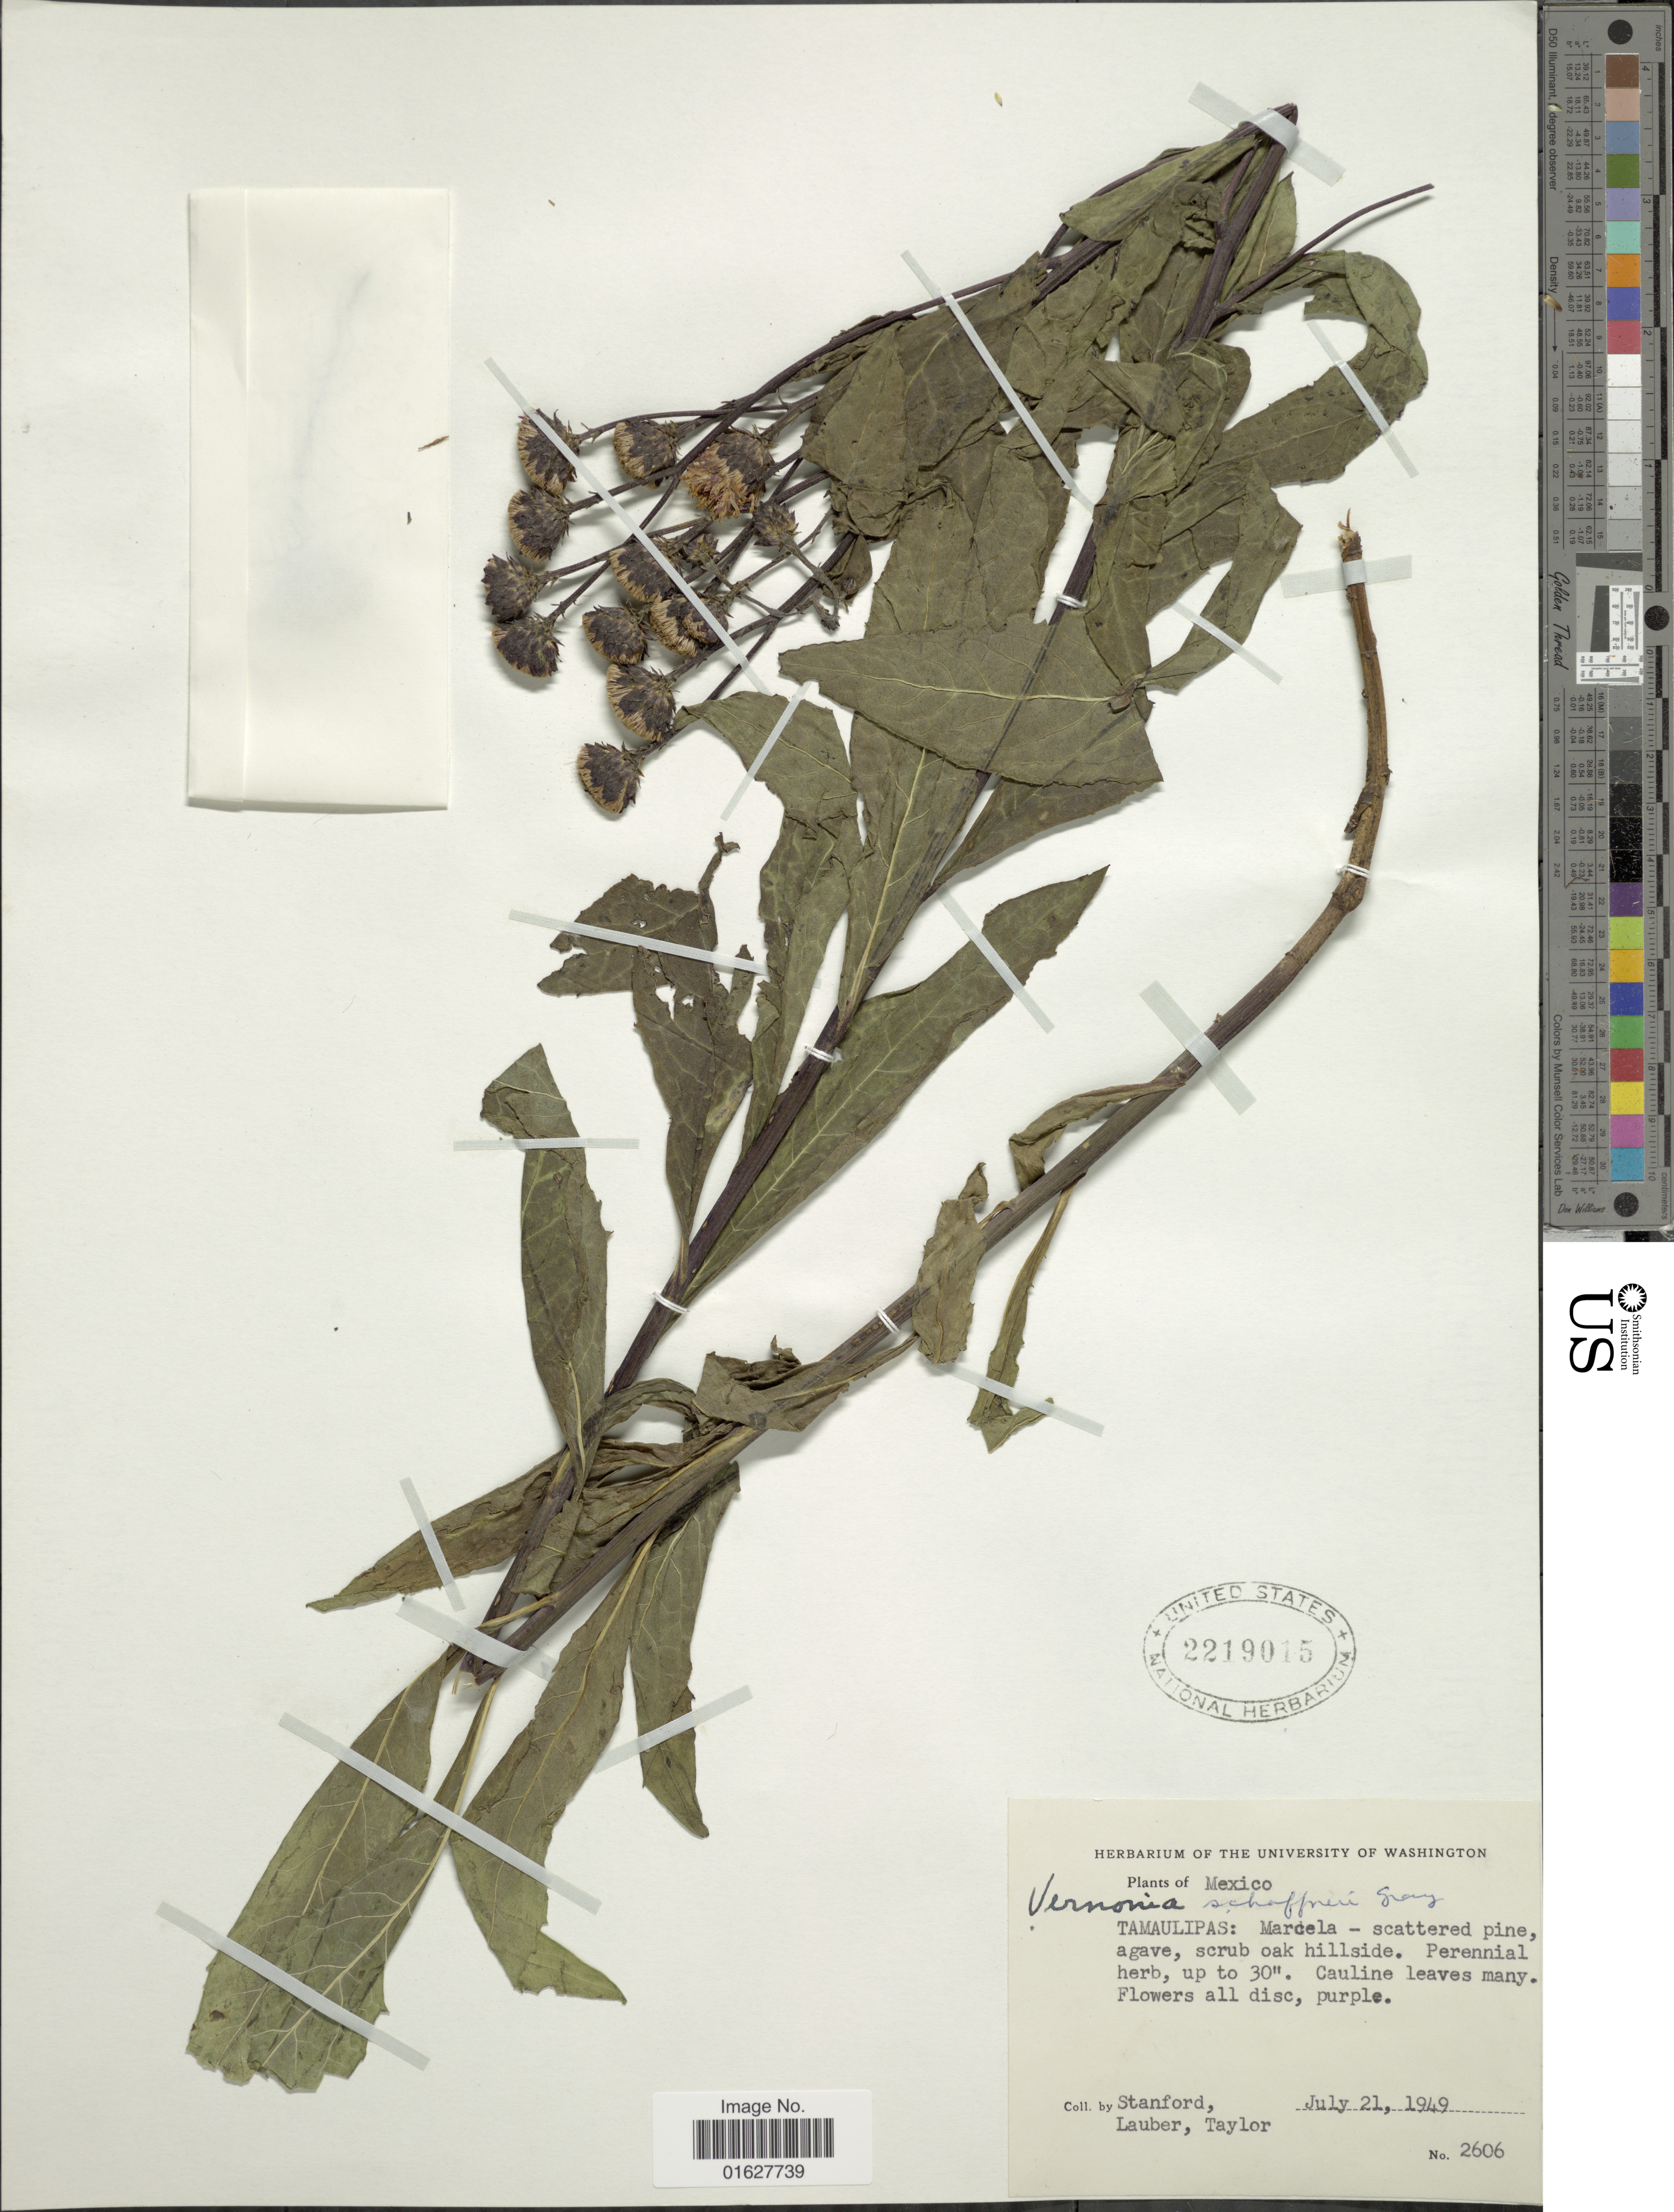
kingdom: Plantae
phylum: Tracheophyta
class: Magnoliopsida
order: Asterales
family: Asteraceae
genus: Vernonia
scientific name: Vernonia greggii subsp. schaffneri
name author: (A. Gray) G. C. Chapman & S.B. Jones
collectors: -. Stanford, Lauber, -- & -- Taylor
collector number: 2606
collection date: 1949-07-21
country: Mexico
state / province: Tamaulipas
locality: Mexico. Tamaulipas: Marcela - scattered pine, agave, scrub oak hillside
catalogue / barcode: US 2219015